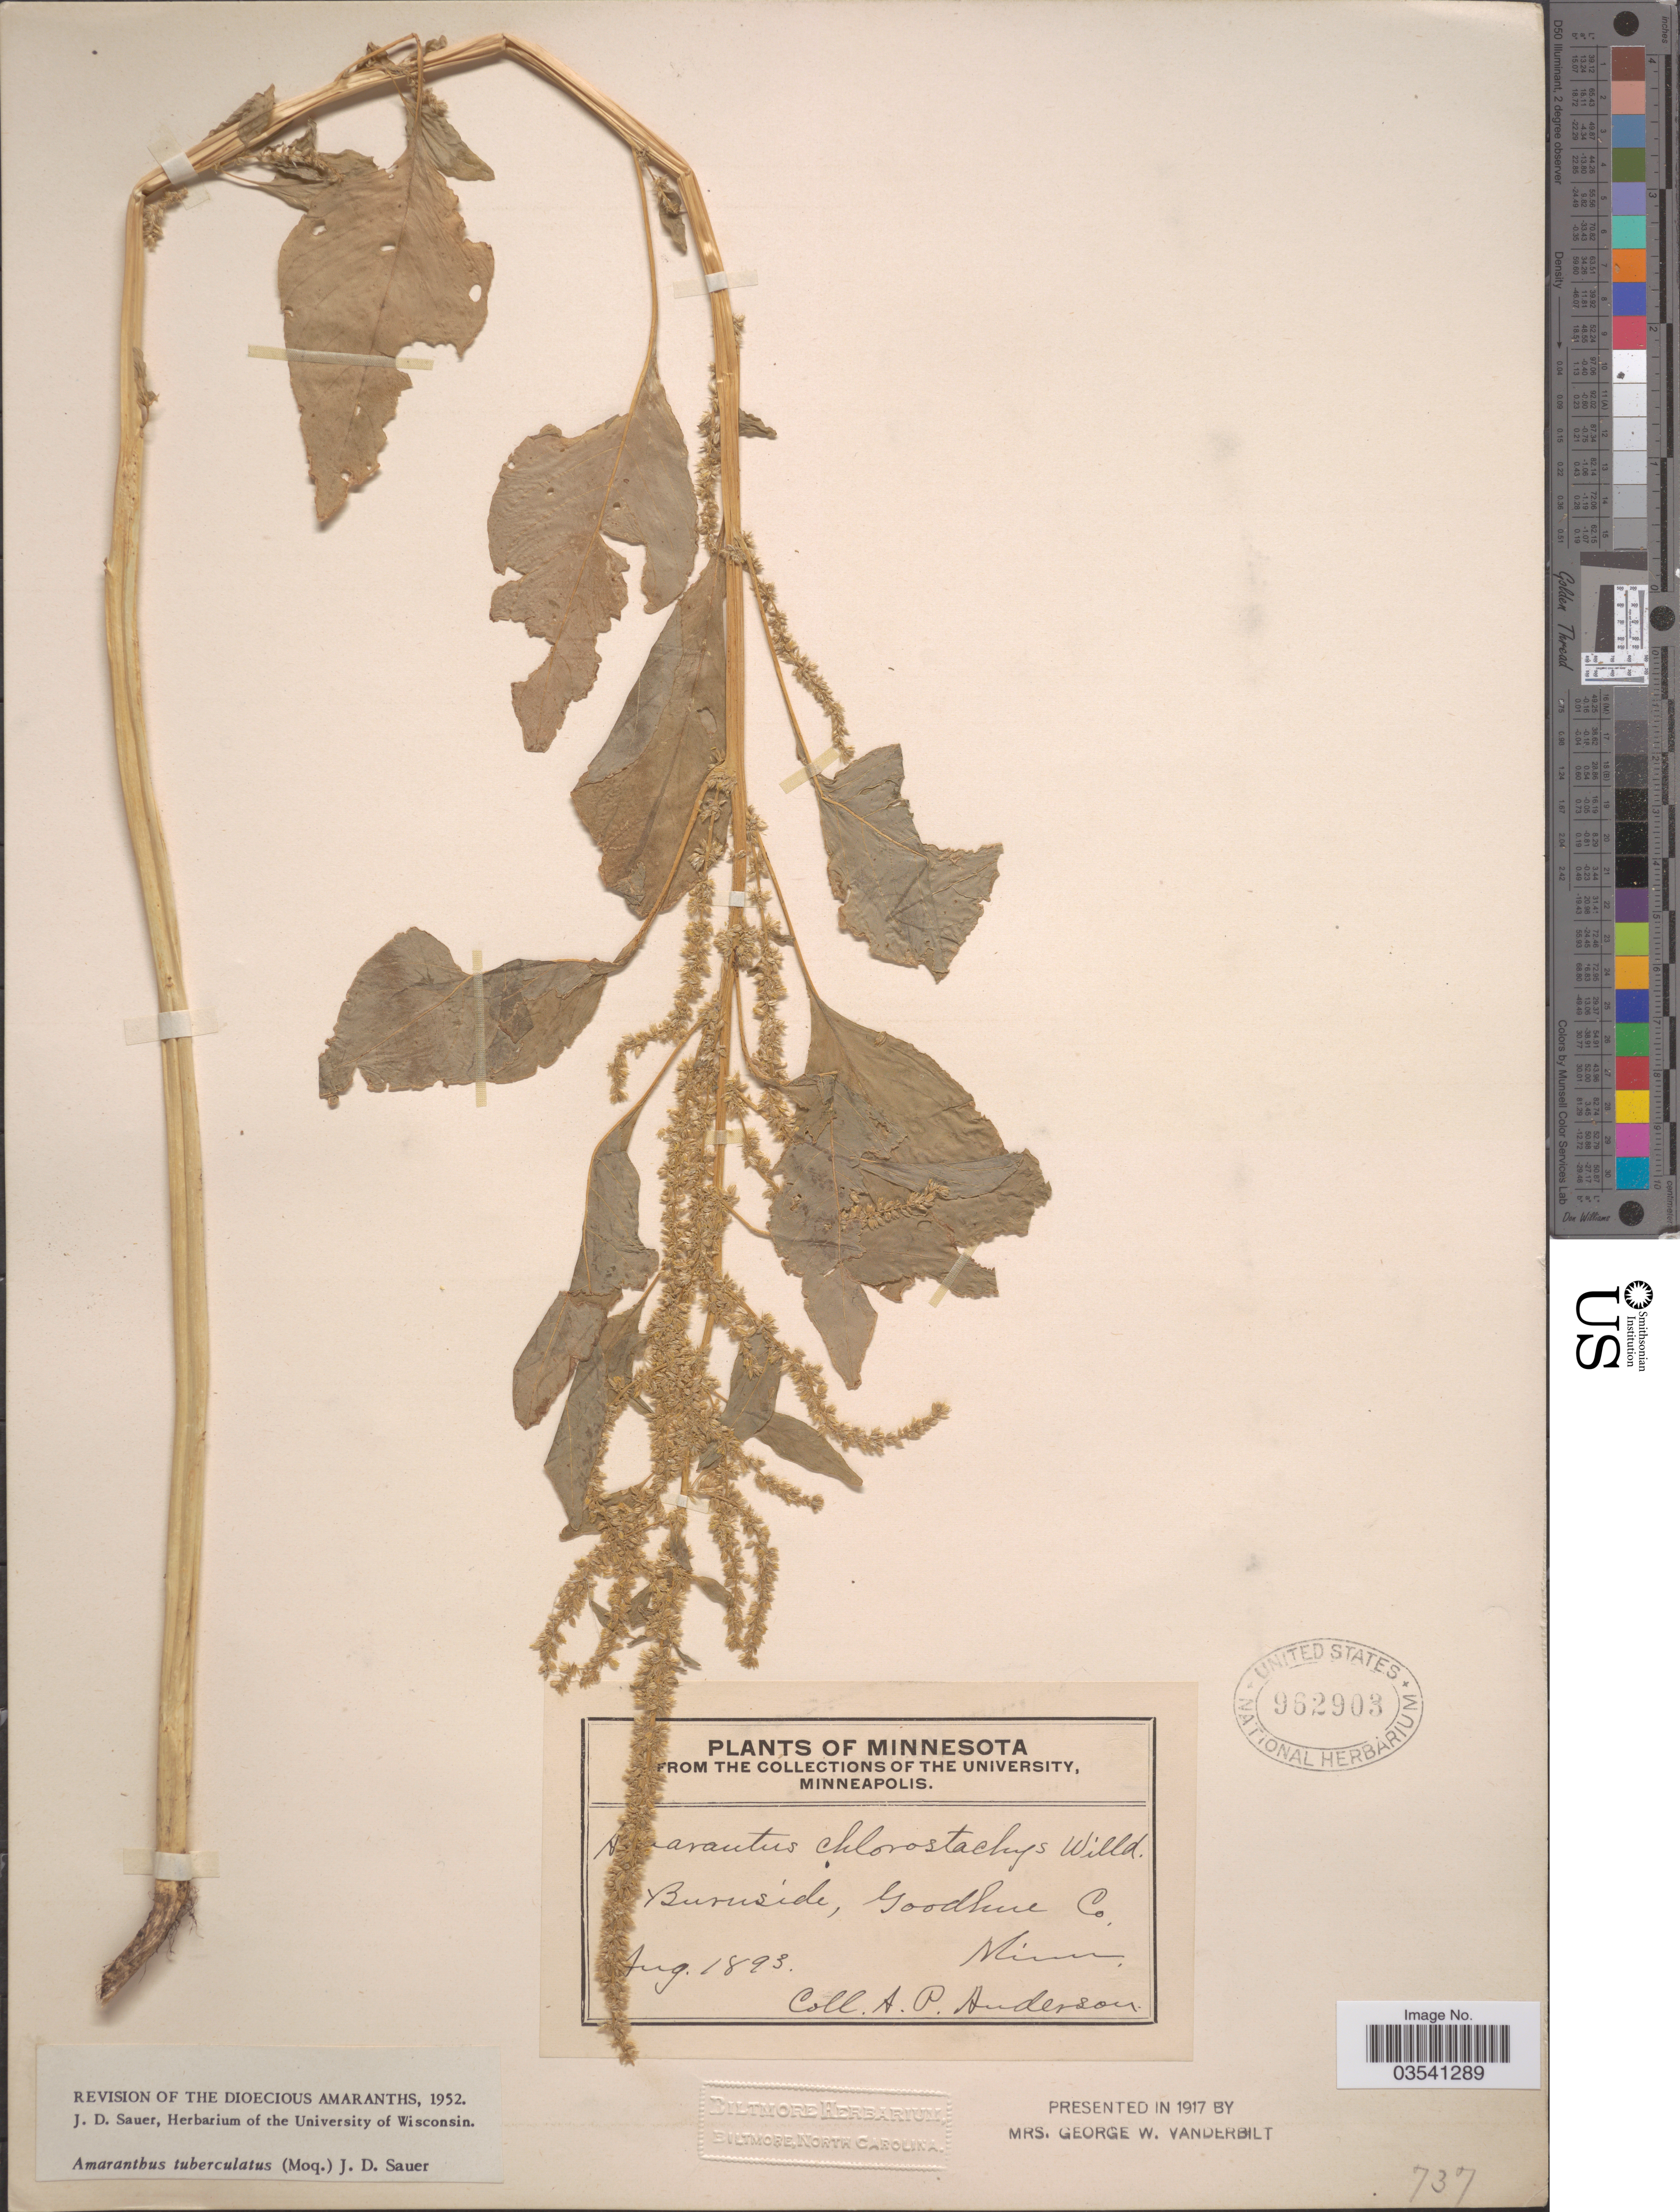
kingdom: Plantae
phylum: Tracheophyta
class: Magnoliopsida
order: Caryophyllales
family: Amaranthaceae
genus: Amaranthus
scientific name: Amaranthus tuberculatus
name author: (Moq.) J.D. Sauer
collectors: A. P. Anderson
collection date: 1893-08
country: United States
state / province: Minnesota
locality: Burnside, Goodhue Co.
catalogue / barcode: US 962903